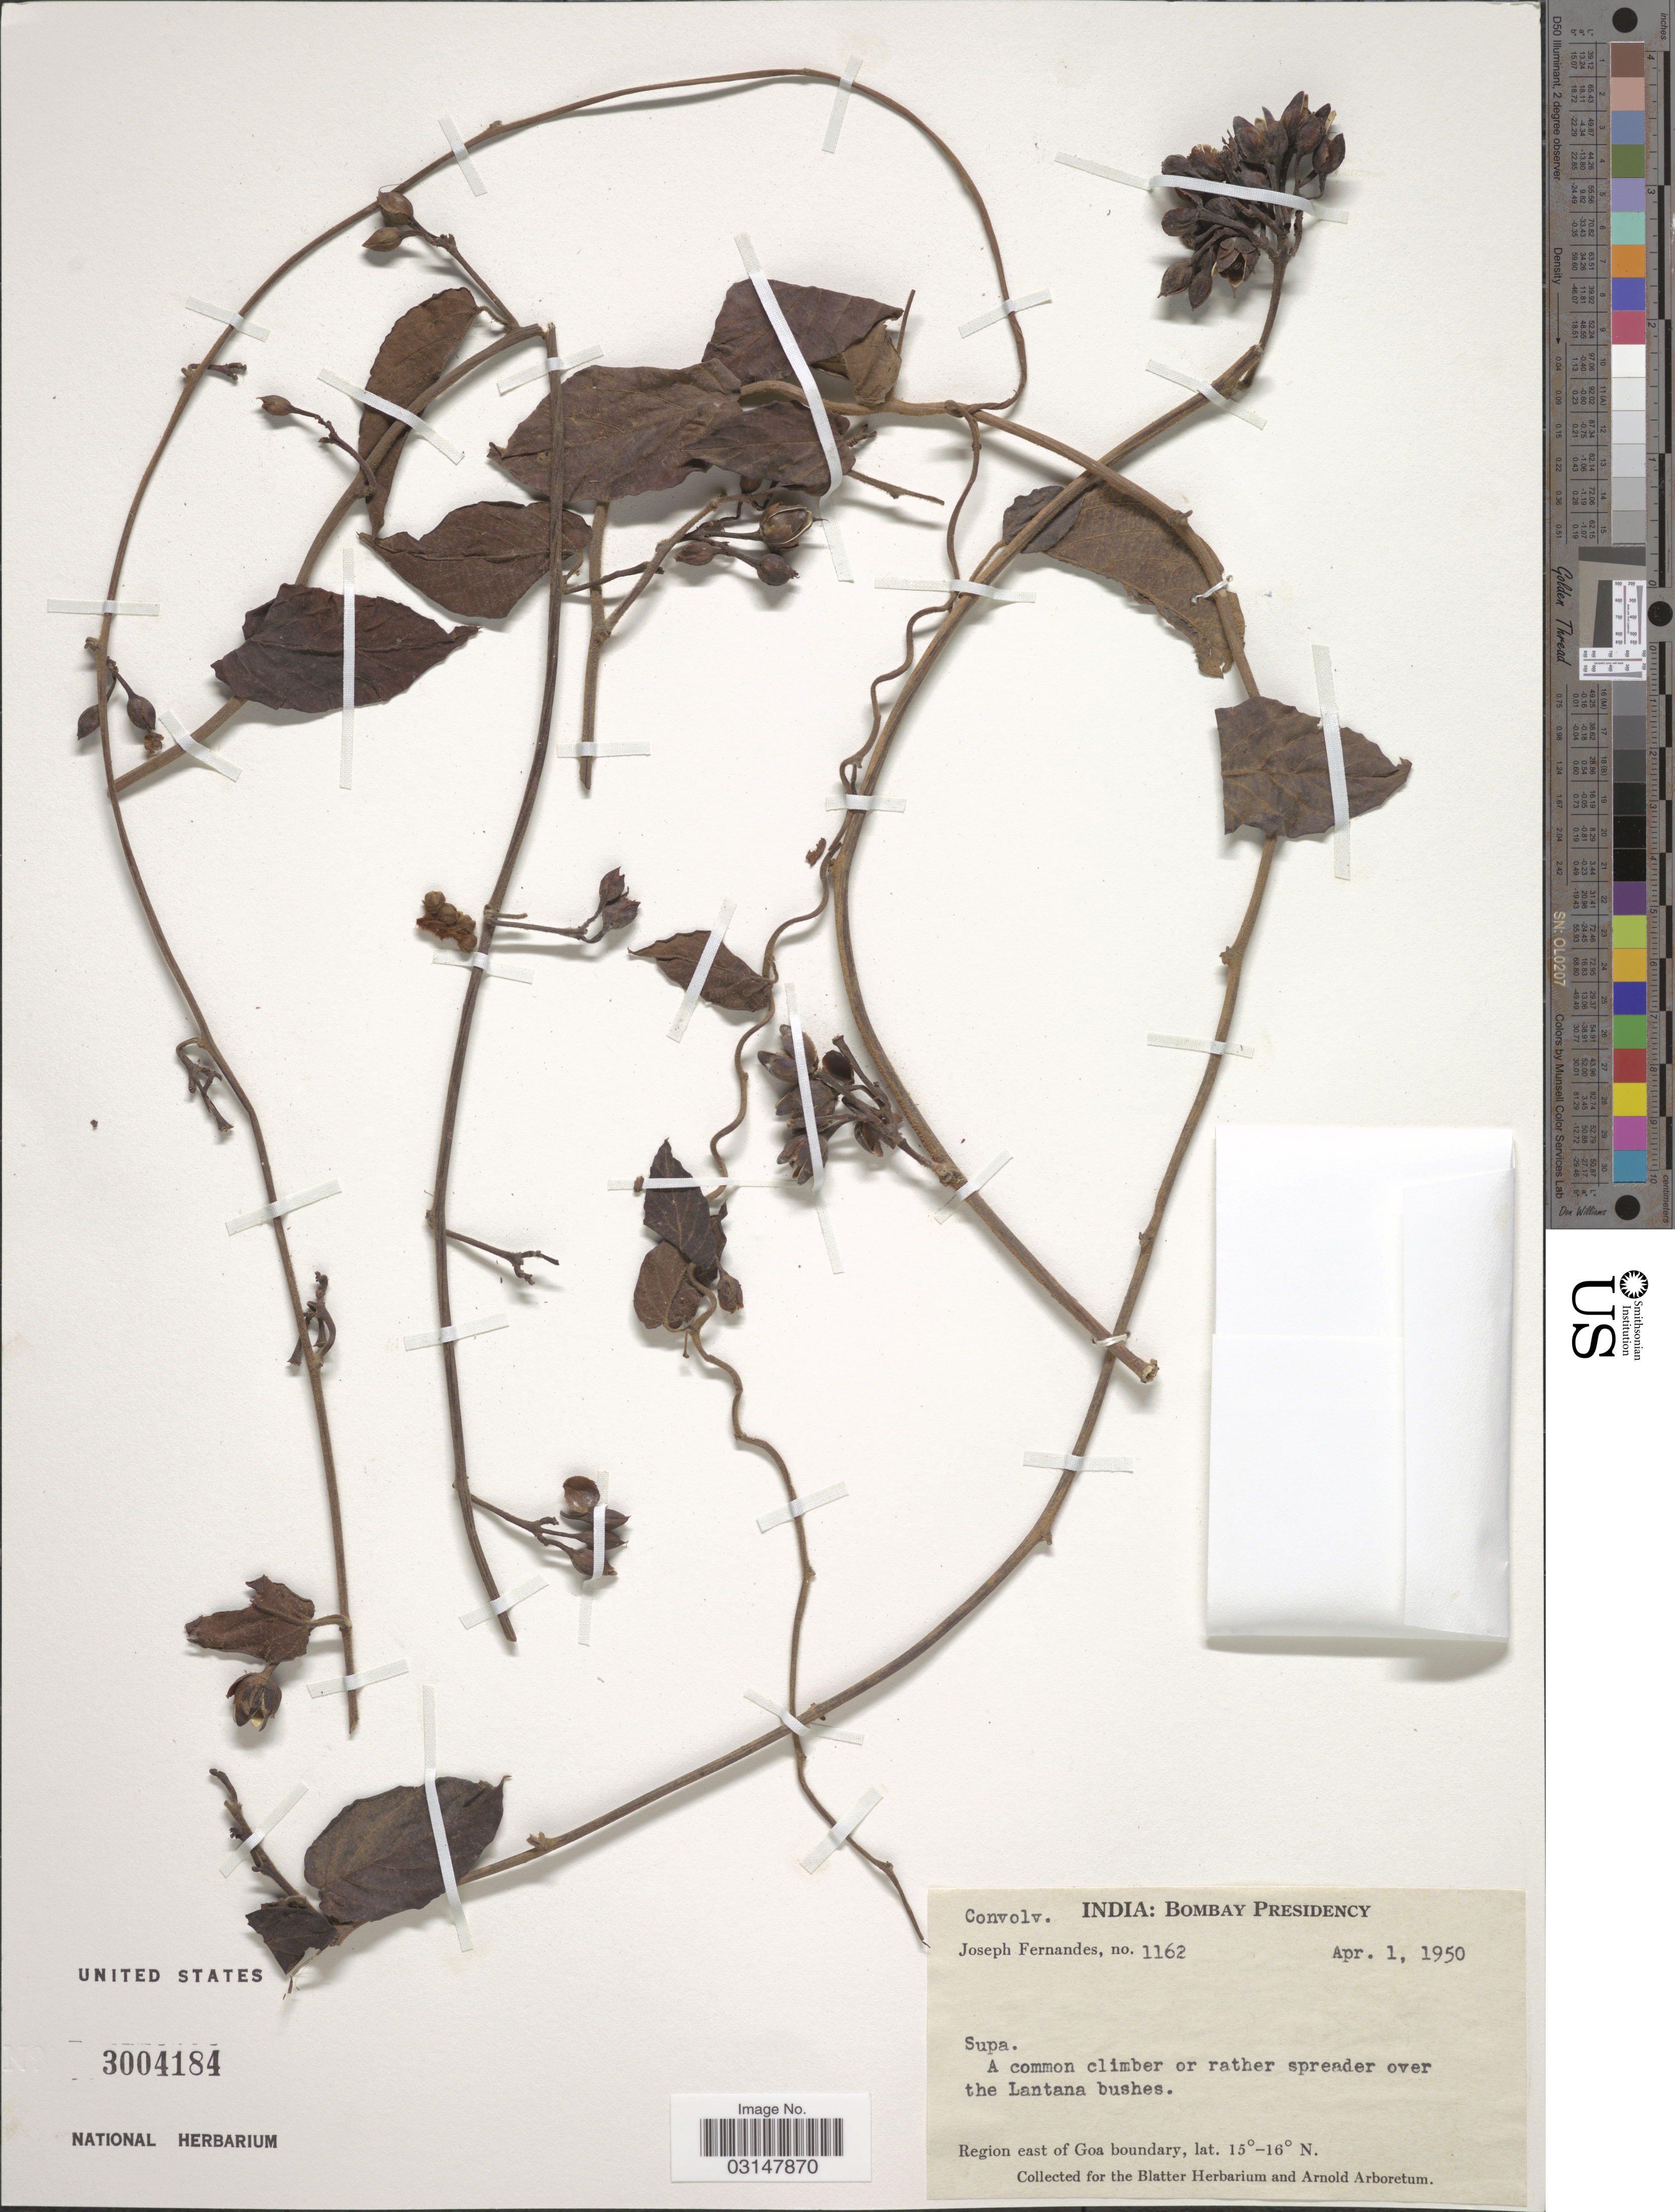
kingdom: Plantae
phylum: Tracheophyta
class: Magnoliopsida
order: Solanales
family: Convolvulaceae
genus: Camonea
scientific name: Camonea pilosa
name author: (Houtt.) A. R. Simões & Staples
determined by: Strong, Mark T., (BOT), Smithsonian Institution - National Museum of Natural History (UNITED STATES)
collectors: J. Fernandes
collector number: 1162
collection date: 1950-04-01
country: India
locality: Bombay Presidency. Region east of Goa boundary. Over the Lantana bushes.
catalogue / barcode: US 3004184